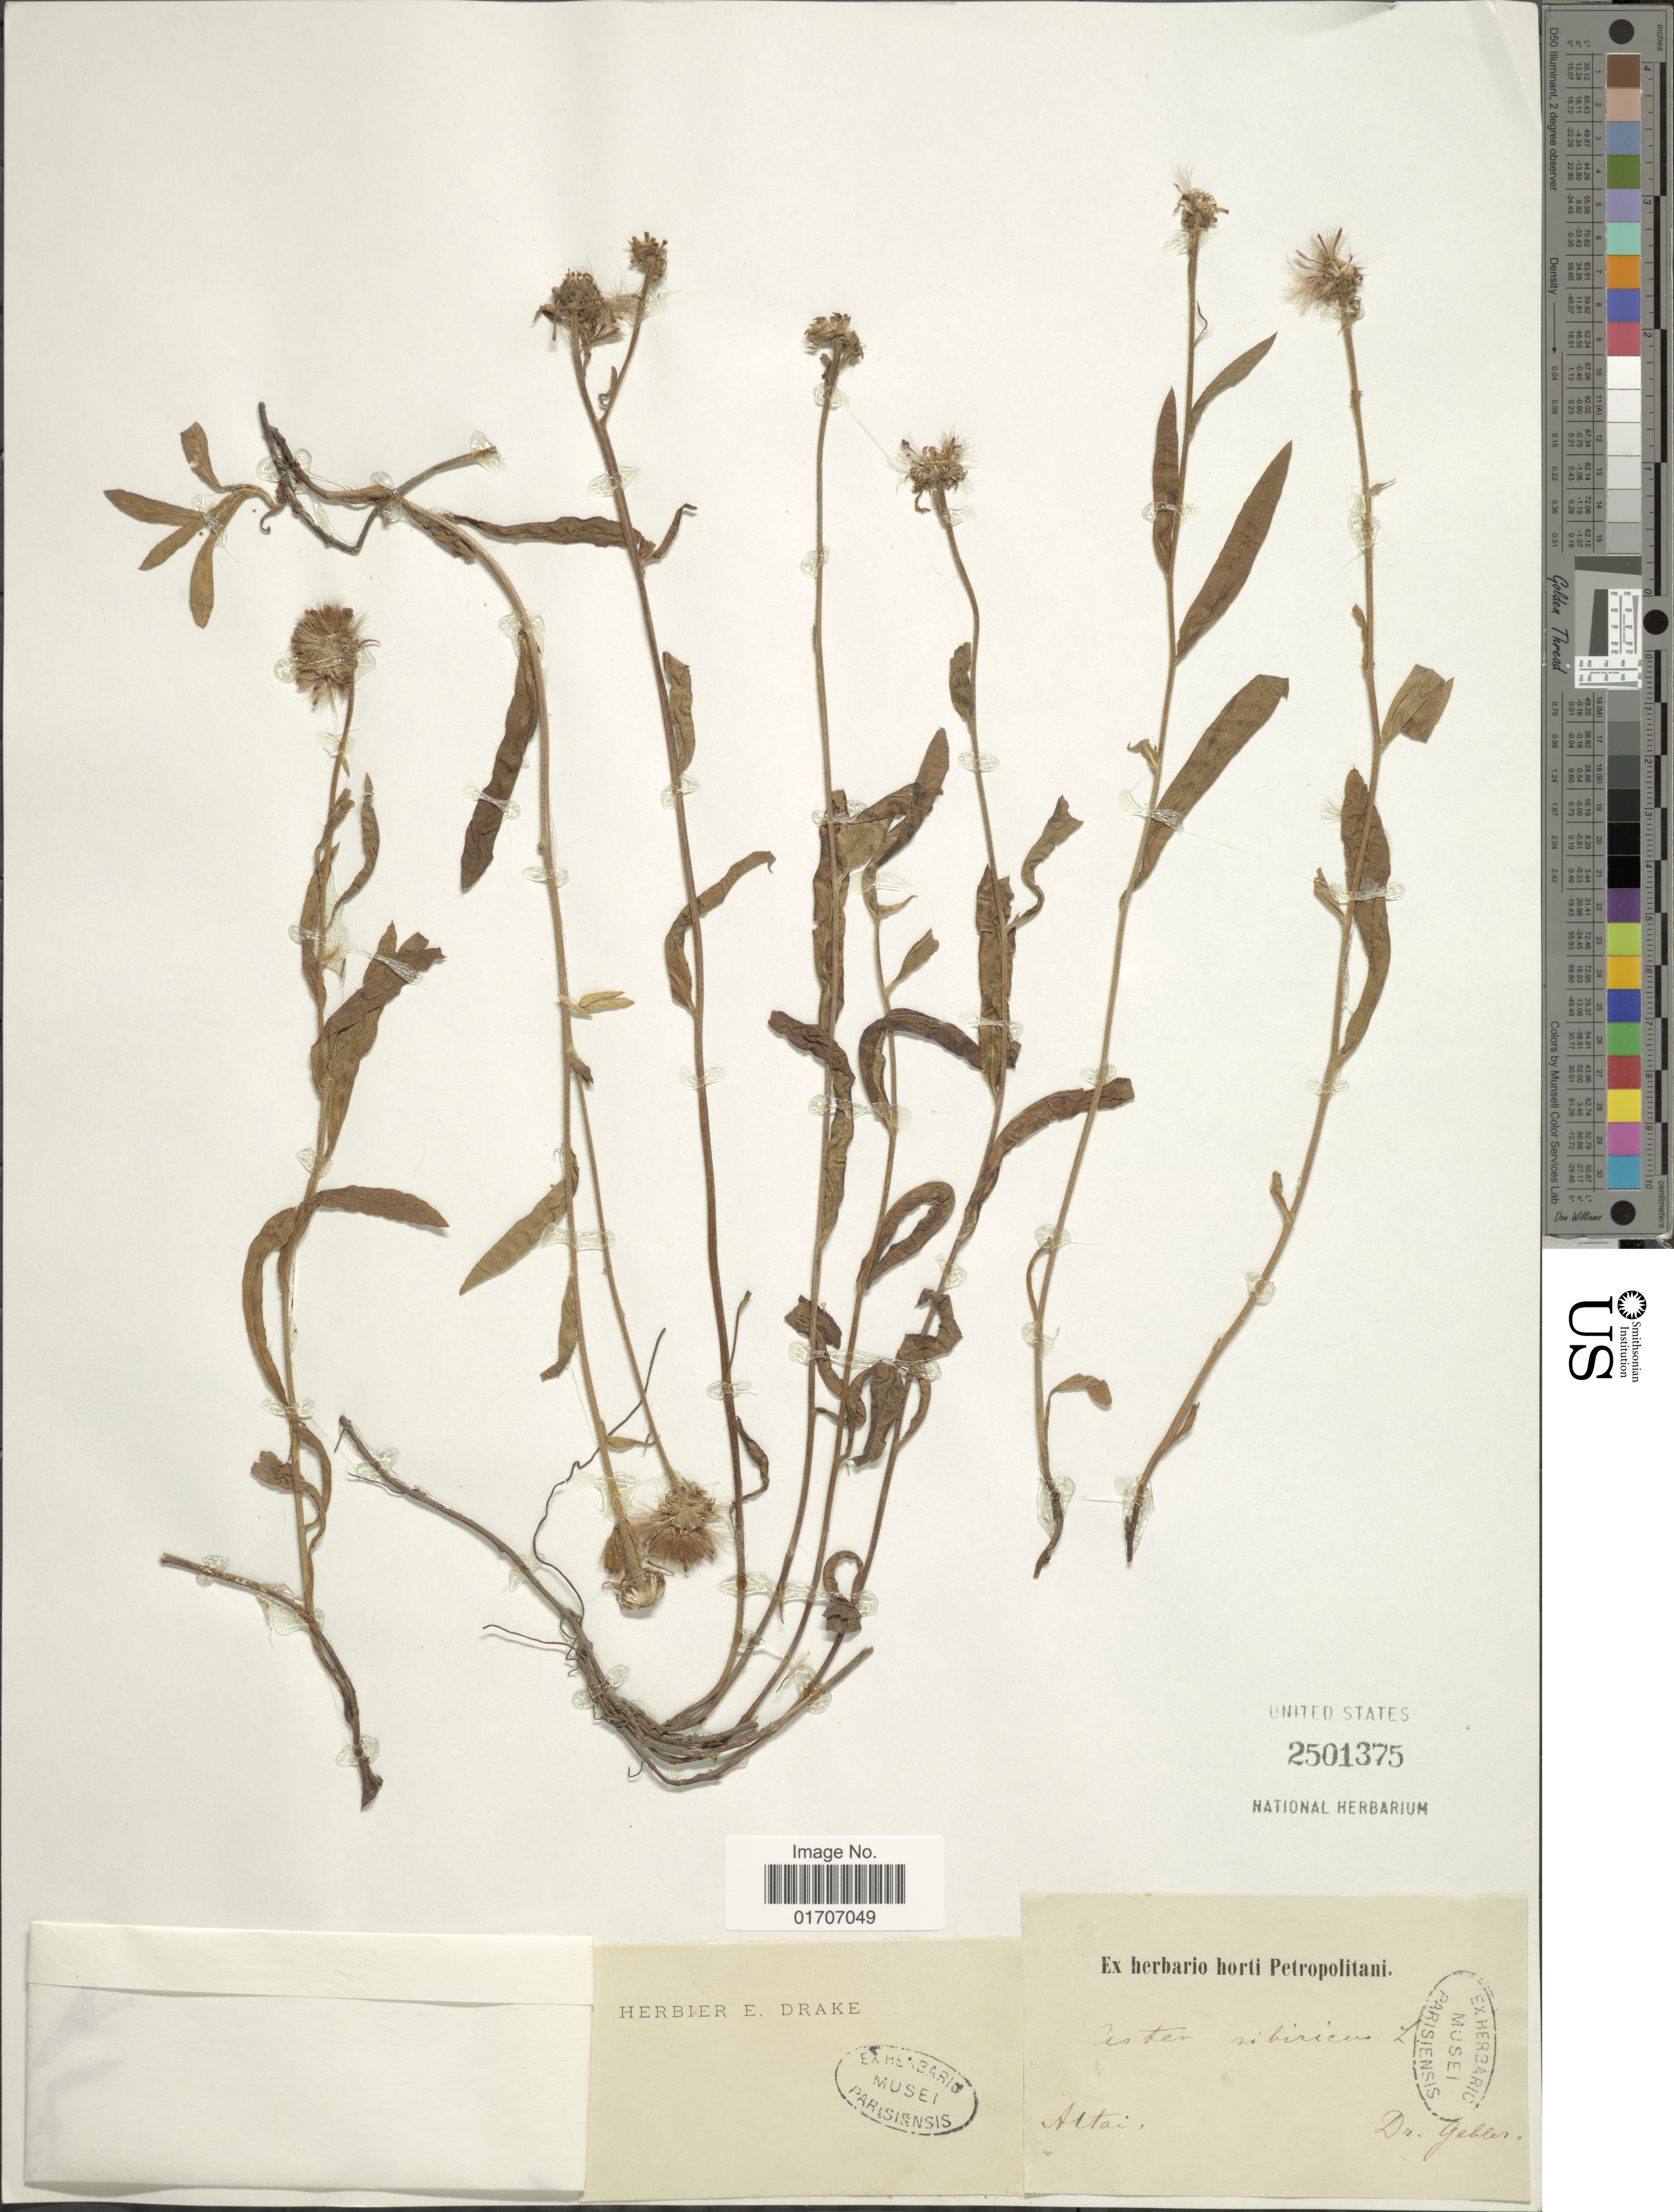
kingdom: Plantae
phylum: Tracheophyta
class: Magnoliopsida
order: Asterales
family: Asteraceae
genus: Eurybia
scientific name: Eurybia sibirica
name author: (L.) G.L. Nesom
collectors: Gebler, --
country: Russian Federation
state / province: Altai Republic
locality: Altai.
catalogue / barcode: US 2501375